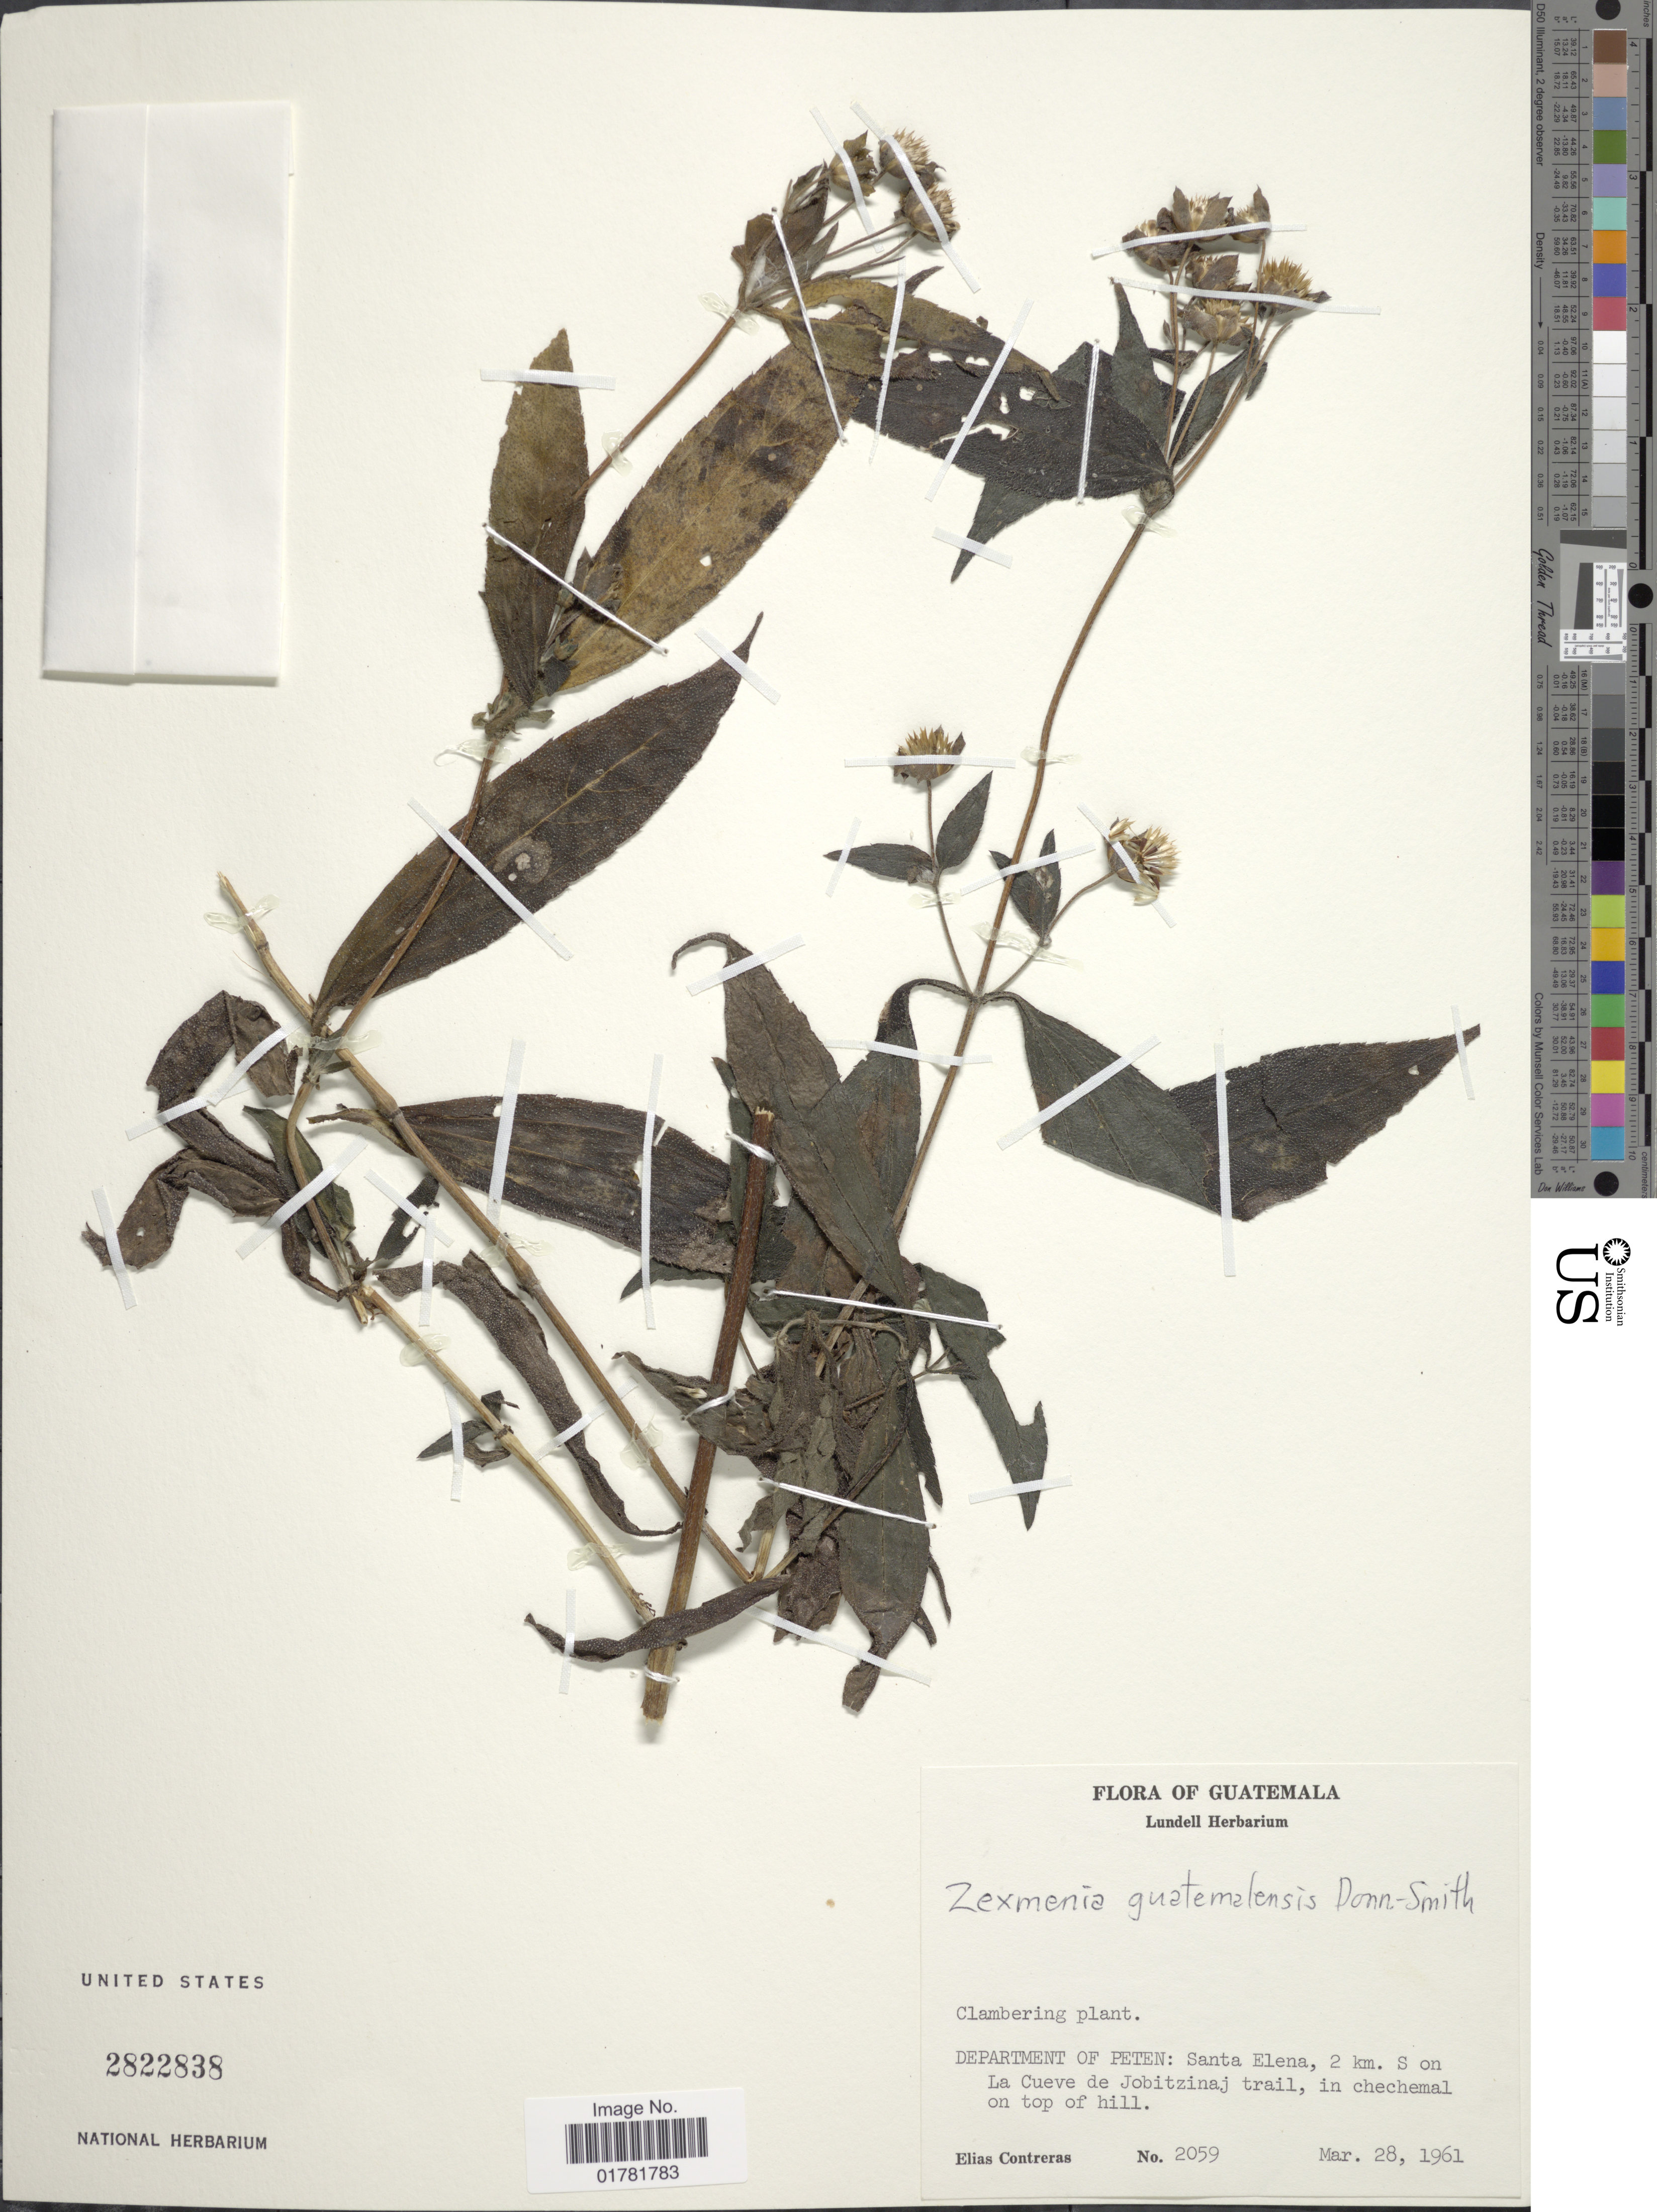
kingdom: Plantae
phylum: Tracheophyta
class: Magnoliopsida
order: Asterales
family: Asteraceae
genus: Lundellianthus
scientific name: Lundellianthus guatemalensis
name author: (Donn. Sm.) Strother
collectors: E. Contreras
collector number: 2059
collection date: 1961-03-28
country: Guatemala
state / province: El Petén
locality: Department of Peten: Santa Elena, 2 km S on La Cueve de Jobitzinaj, in chechemal on top of hill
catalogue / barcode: US 2822838